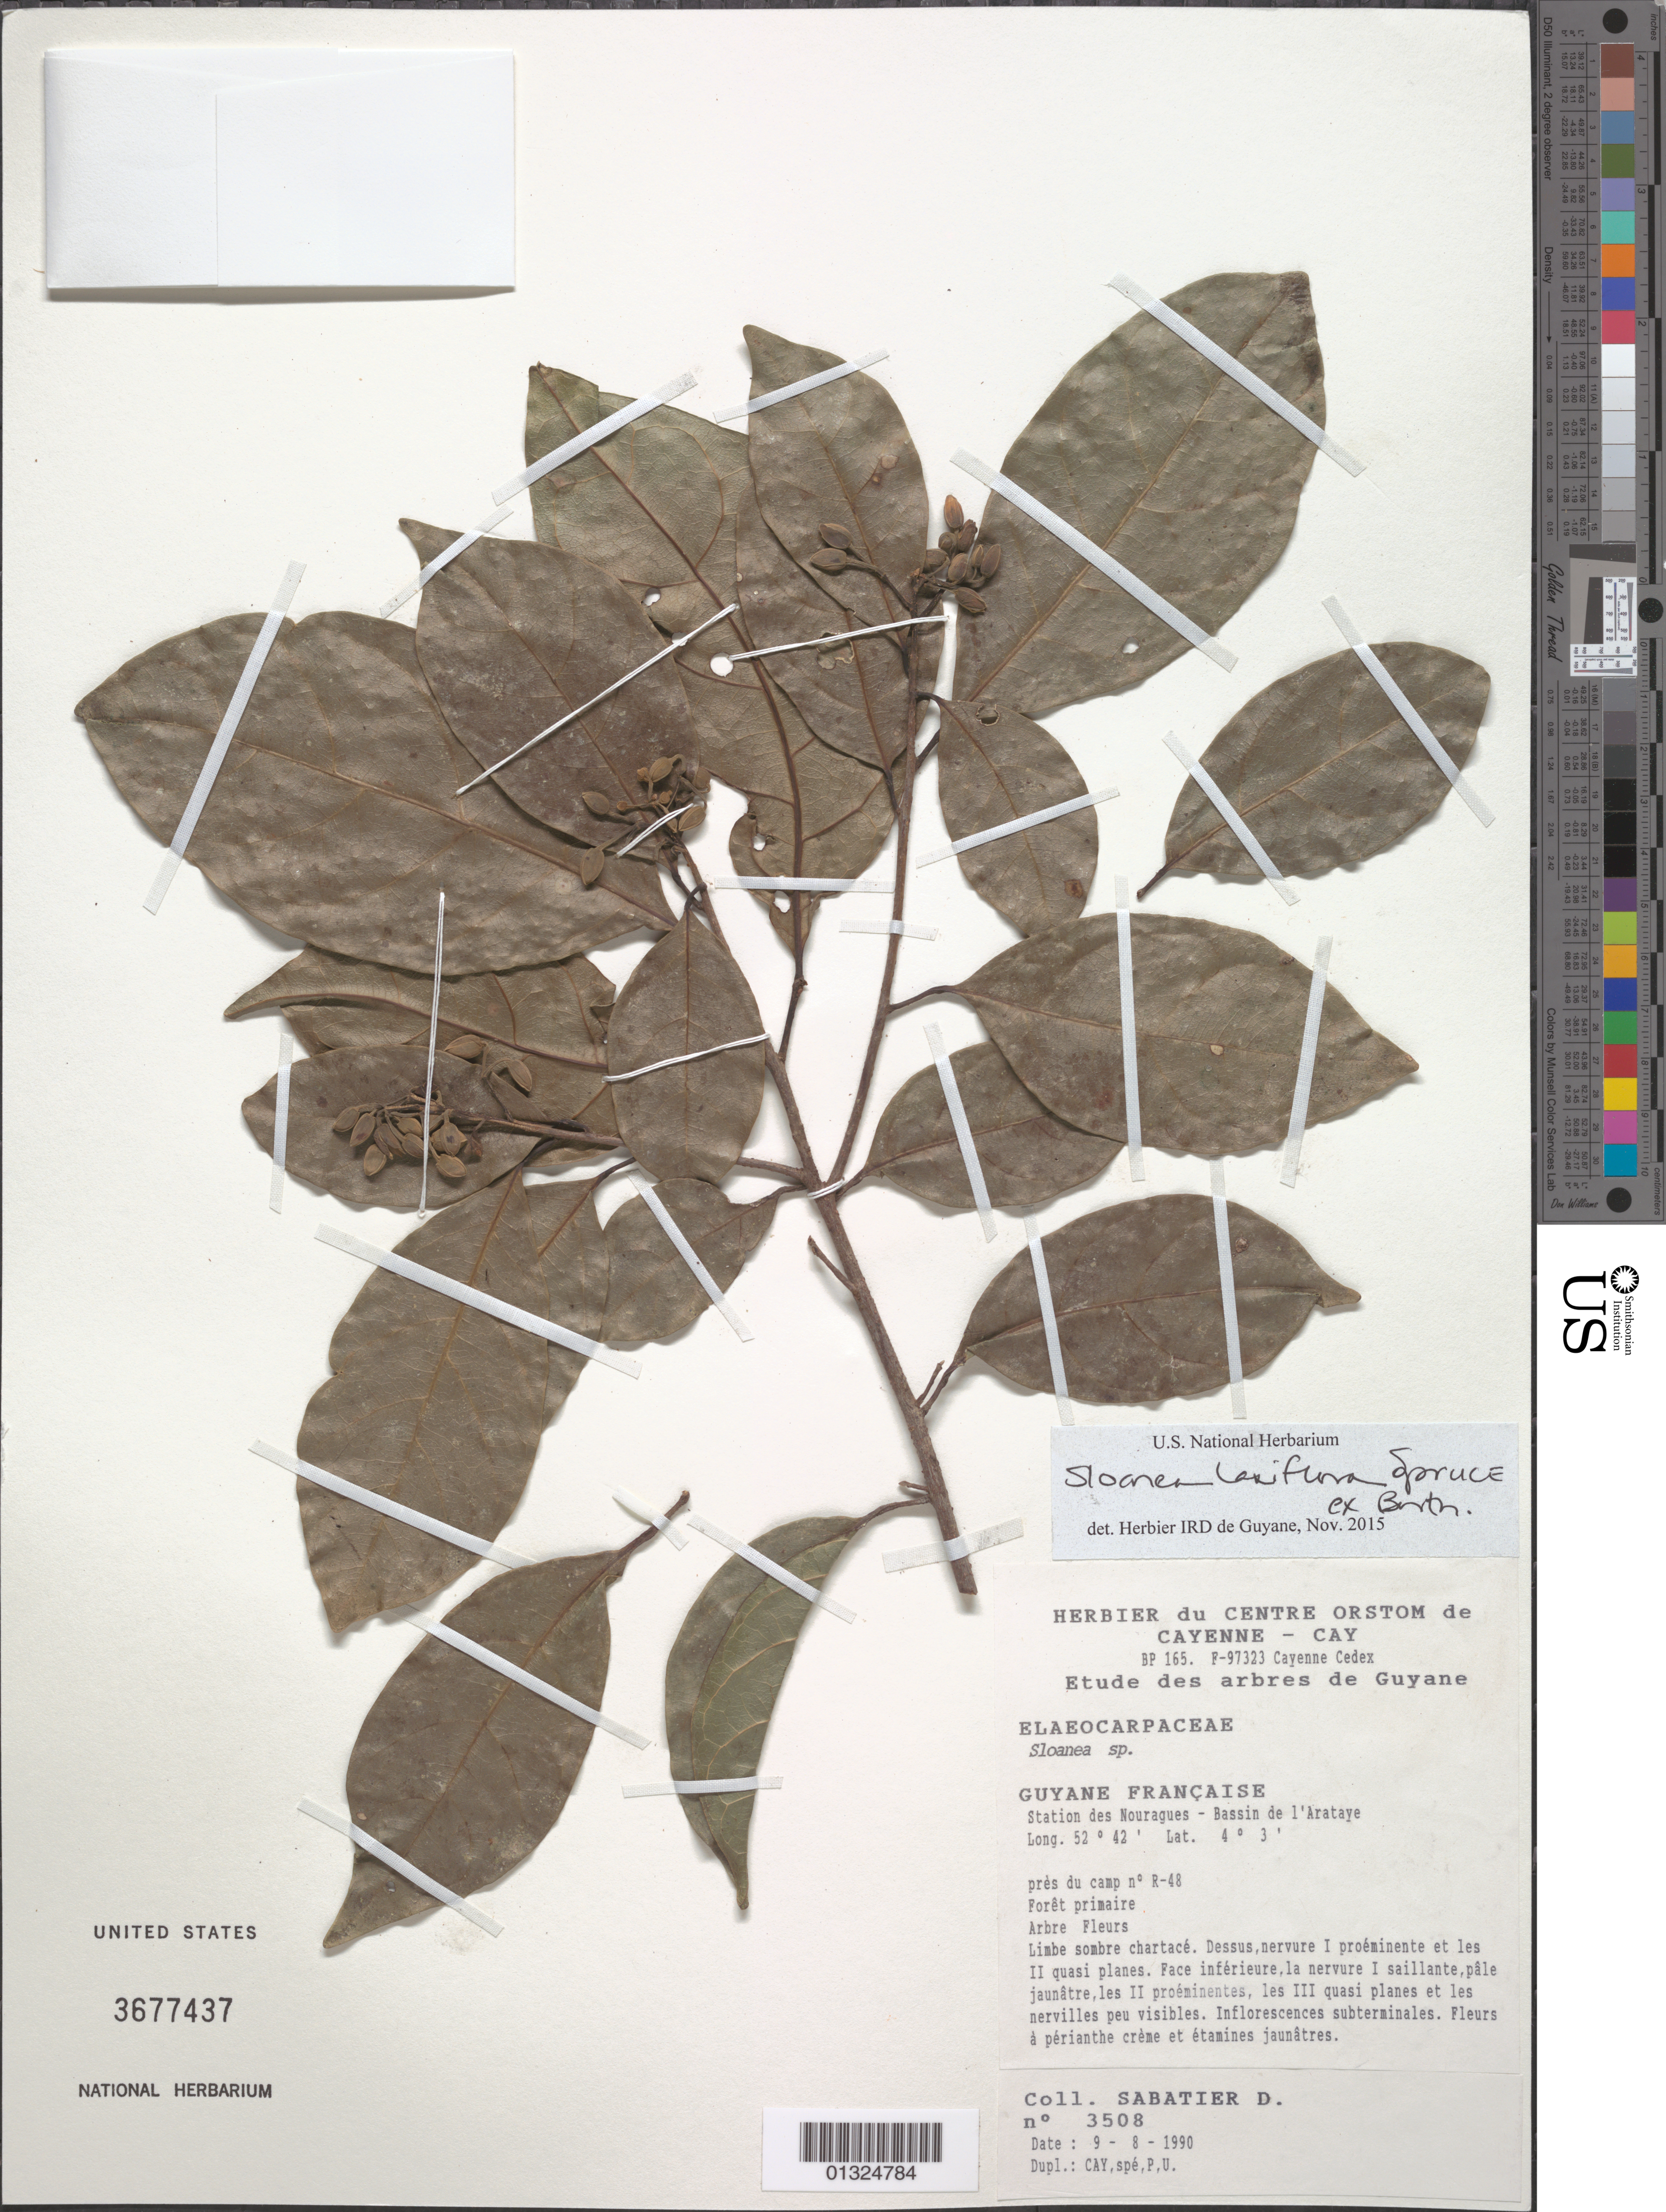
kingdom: Plantae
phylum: Tracheophyta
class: Magnoliopsida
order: Oxalidales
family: Elaeocarpaceae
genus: Sloanea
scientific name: Sloanea laxiflora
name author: Spruce ex Benth.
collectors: D. Sabatier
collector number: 3508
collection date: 1990-08-09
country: French Guiana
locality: Station des Nouragues - Bassin de l'Arataye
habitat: Foret primaire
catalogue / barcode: US 3677437